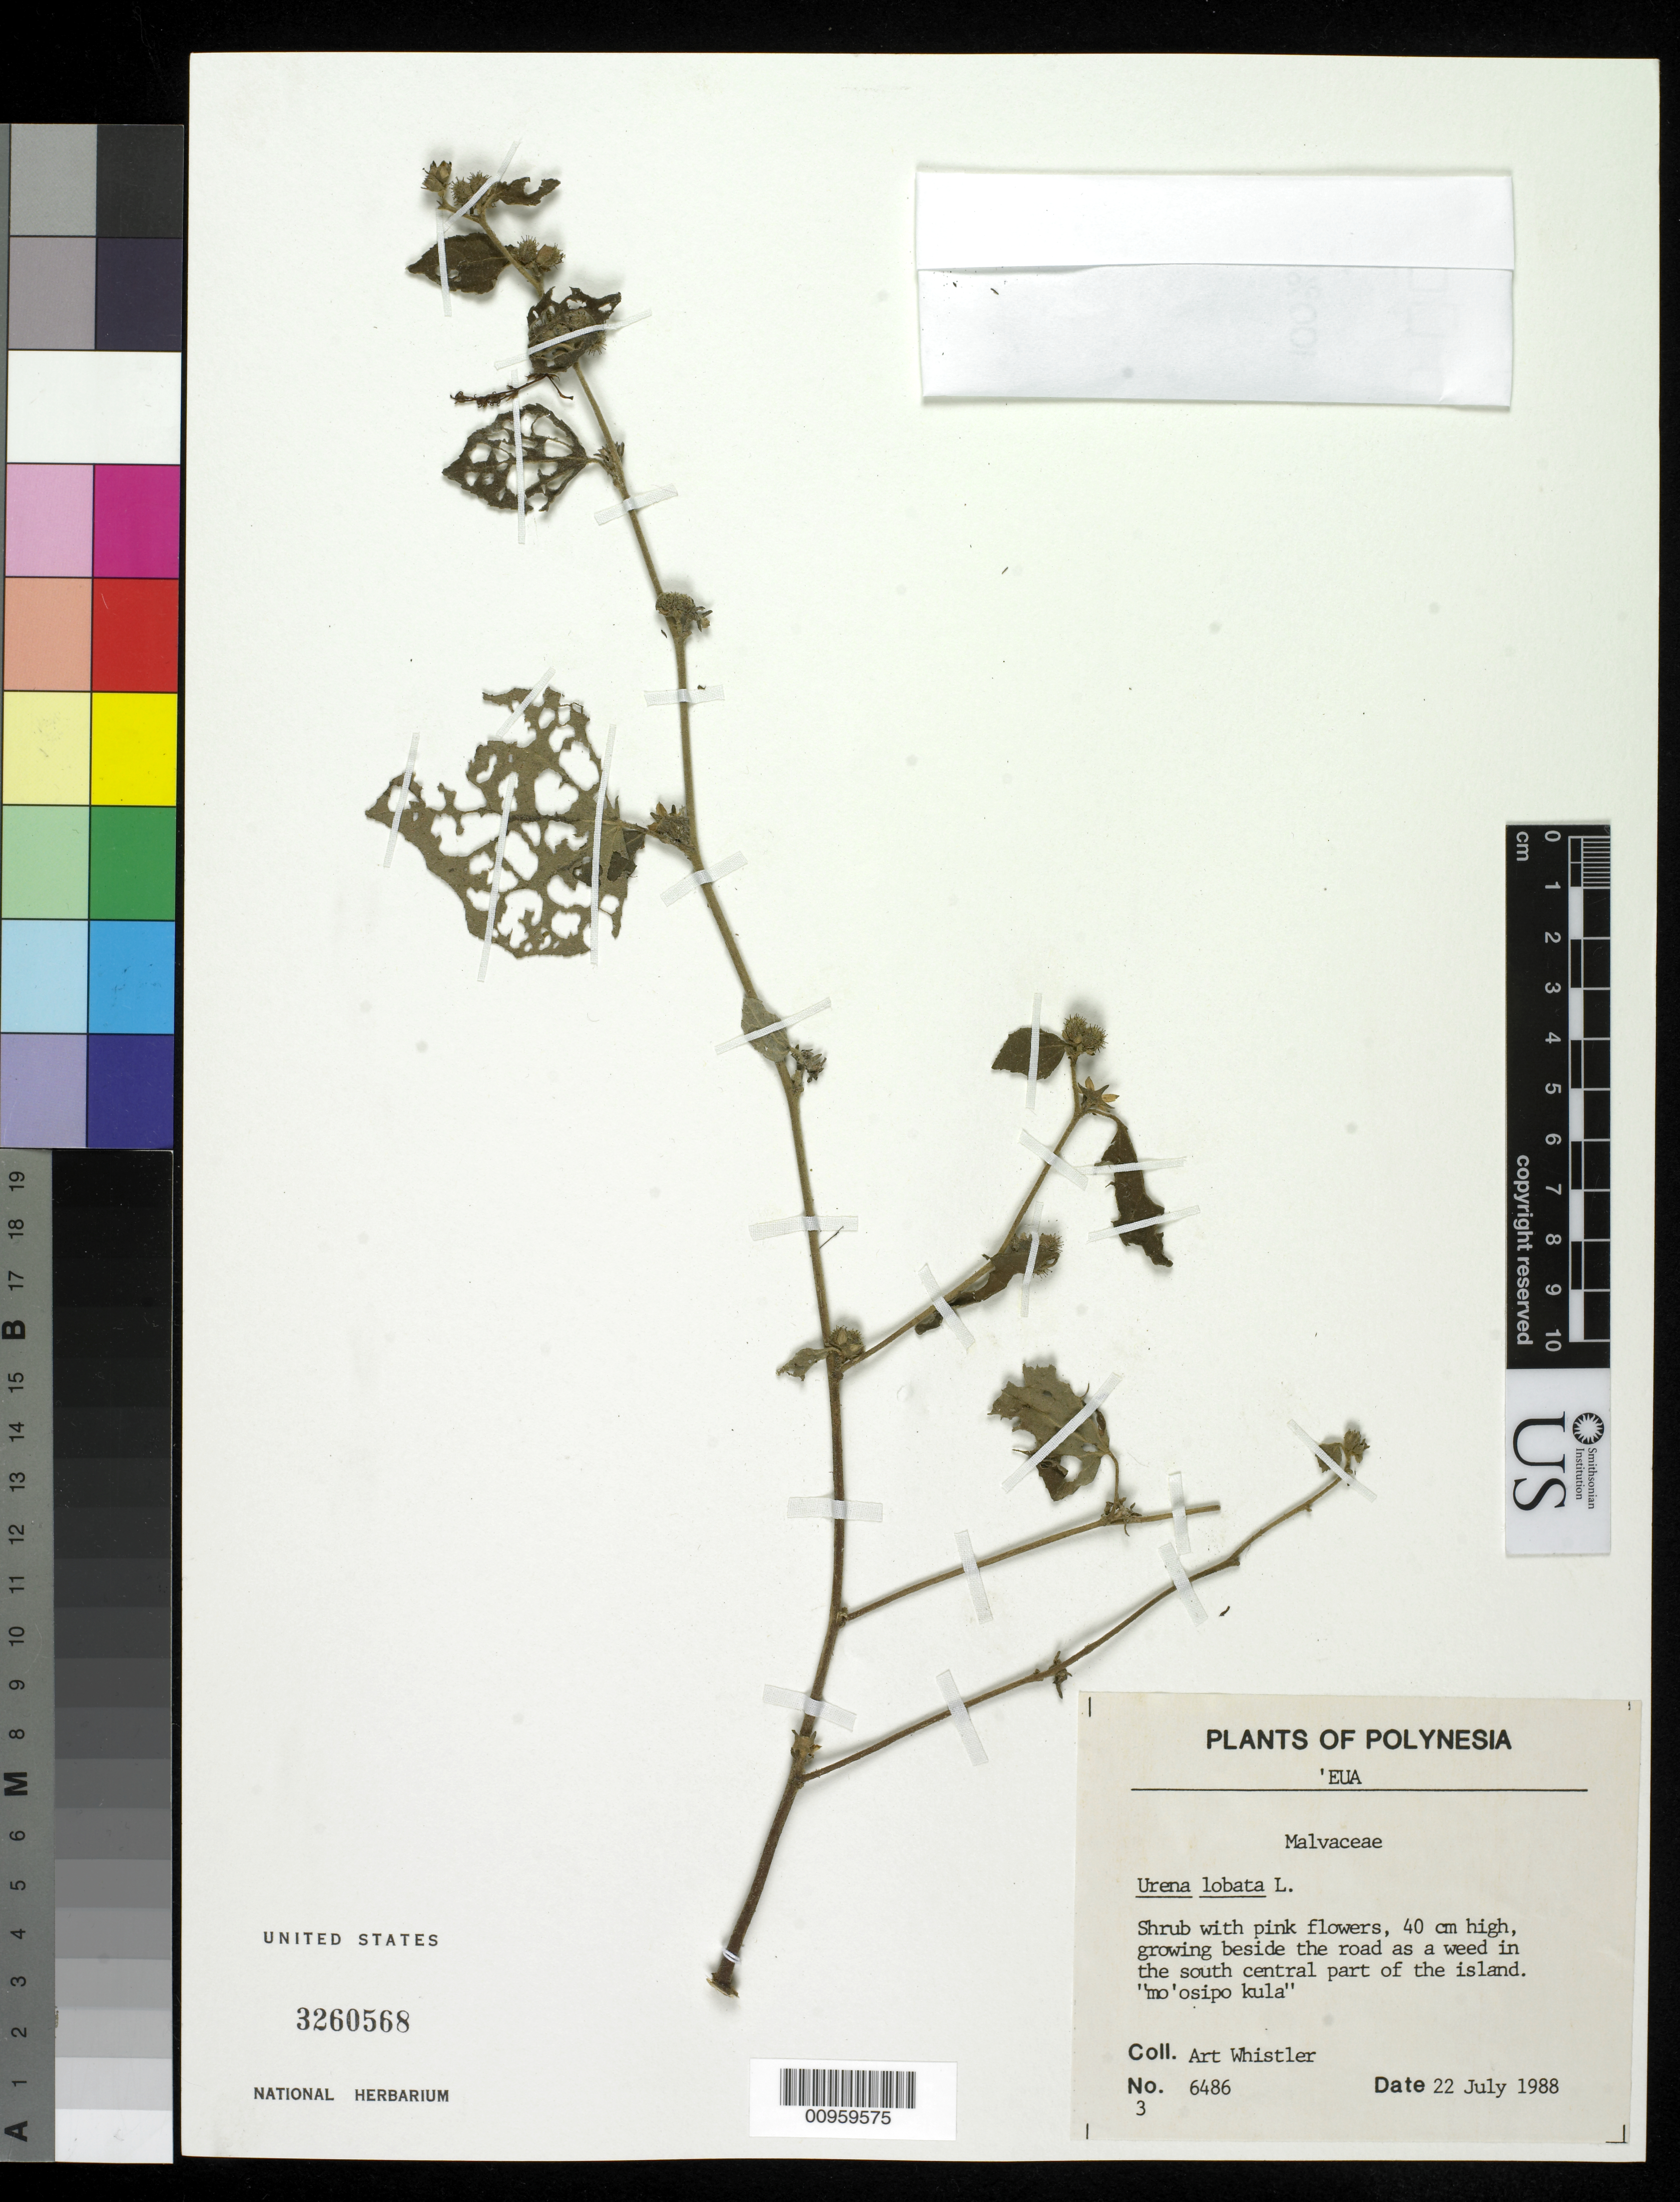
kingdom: Plantae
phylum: Tracheophyta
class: Magnoliopsida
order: Malvales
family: Malvaceae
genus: Urena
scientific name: Urena lobata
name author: L.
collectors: A. Whistler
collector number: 6486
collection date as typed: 22 Jul 1988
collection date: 1988-07-22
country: Tonga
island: Eua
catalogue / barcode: US 3260568